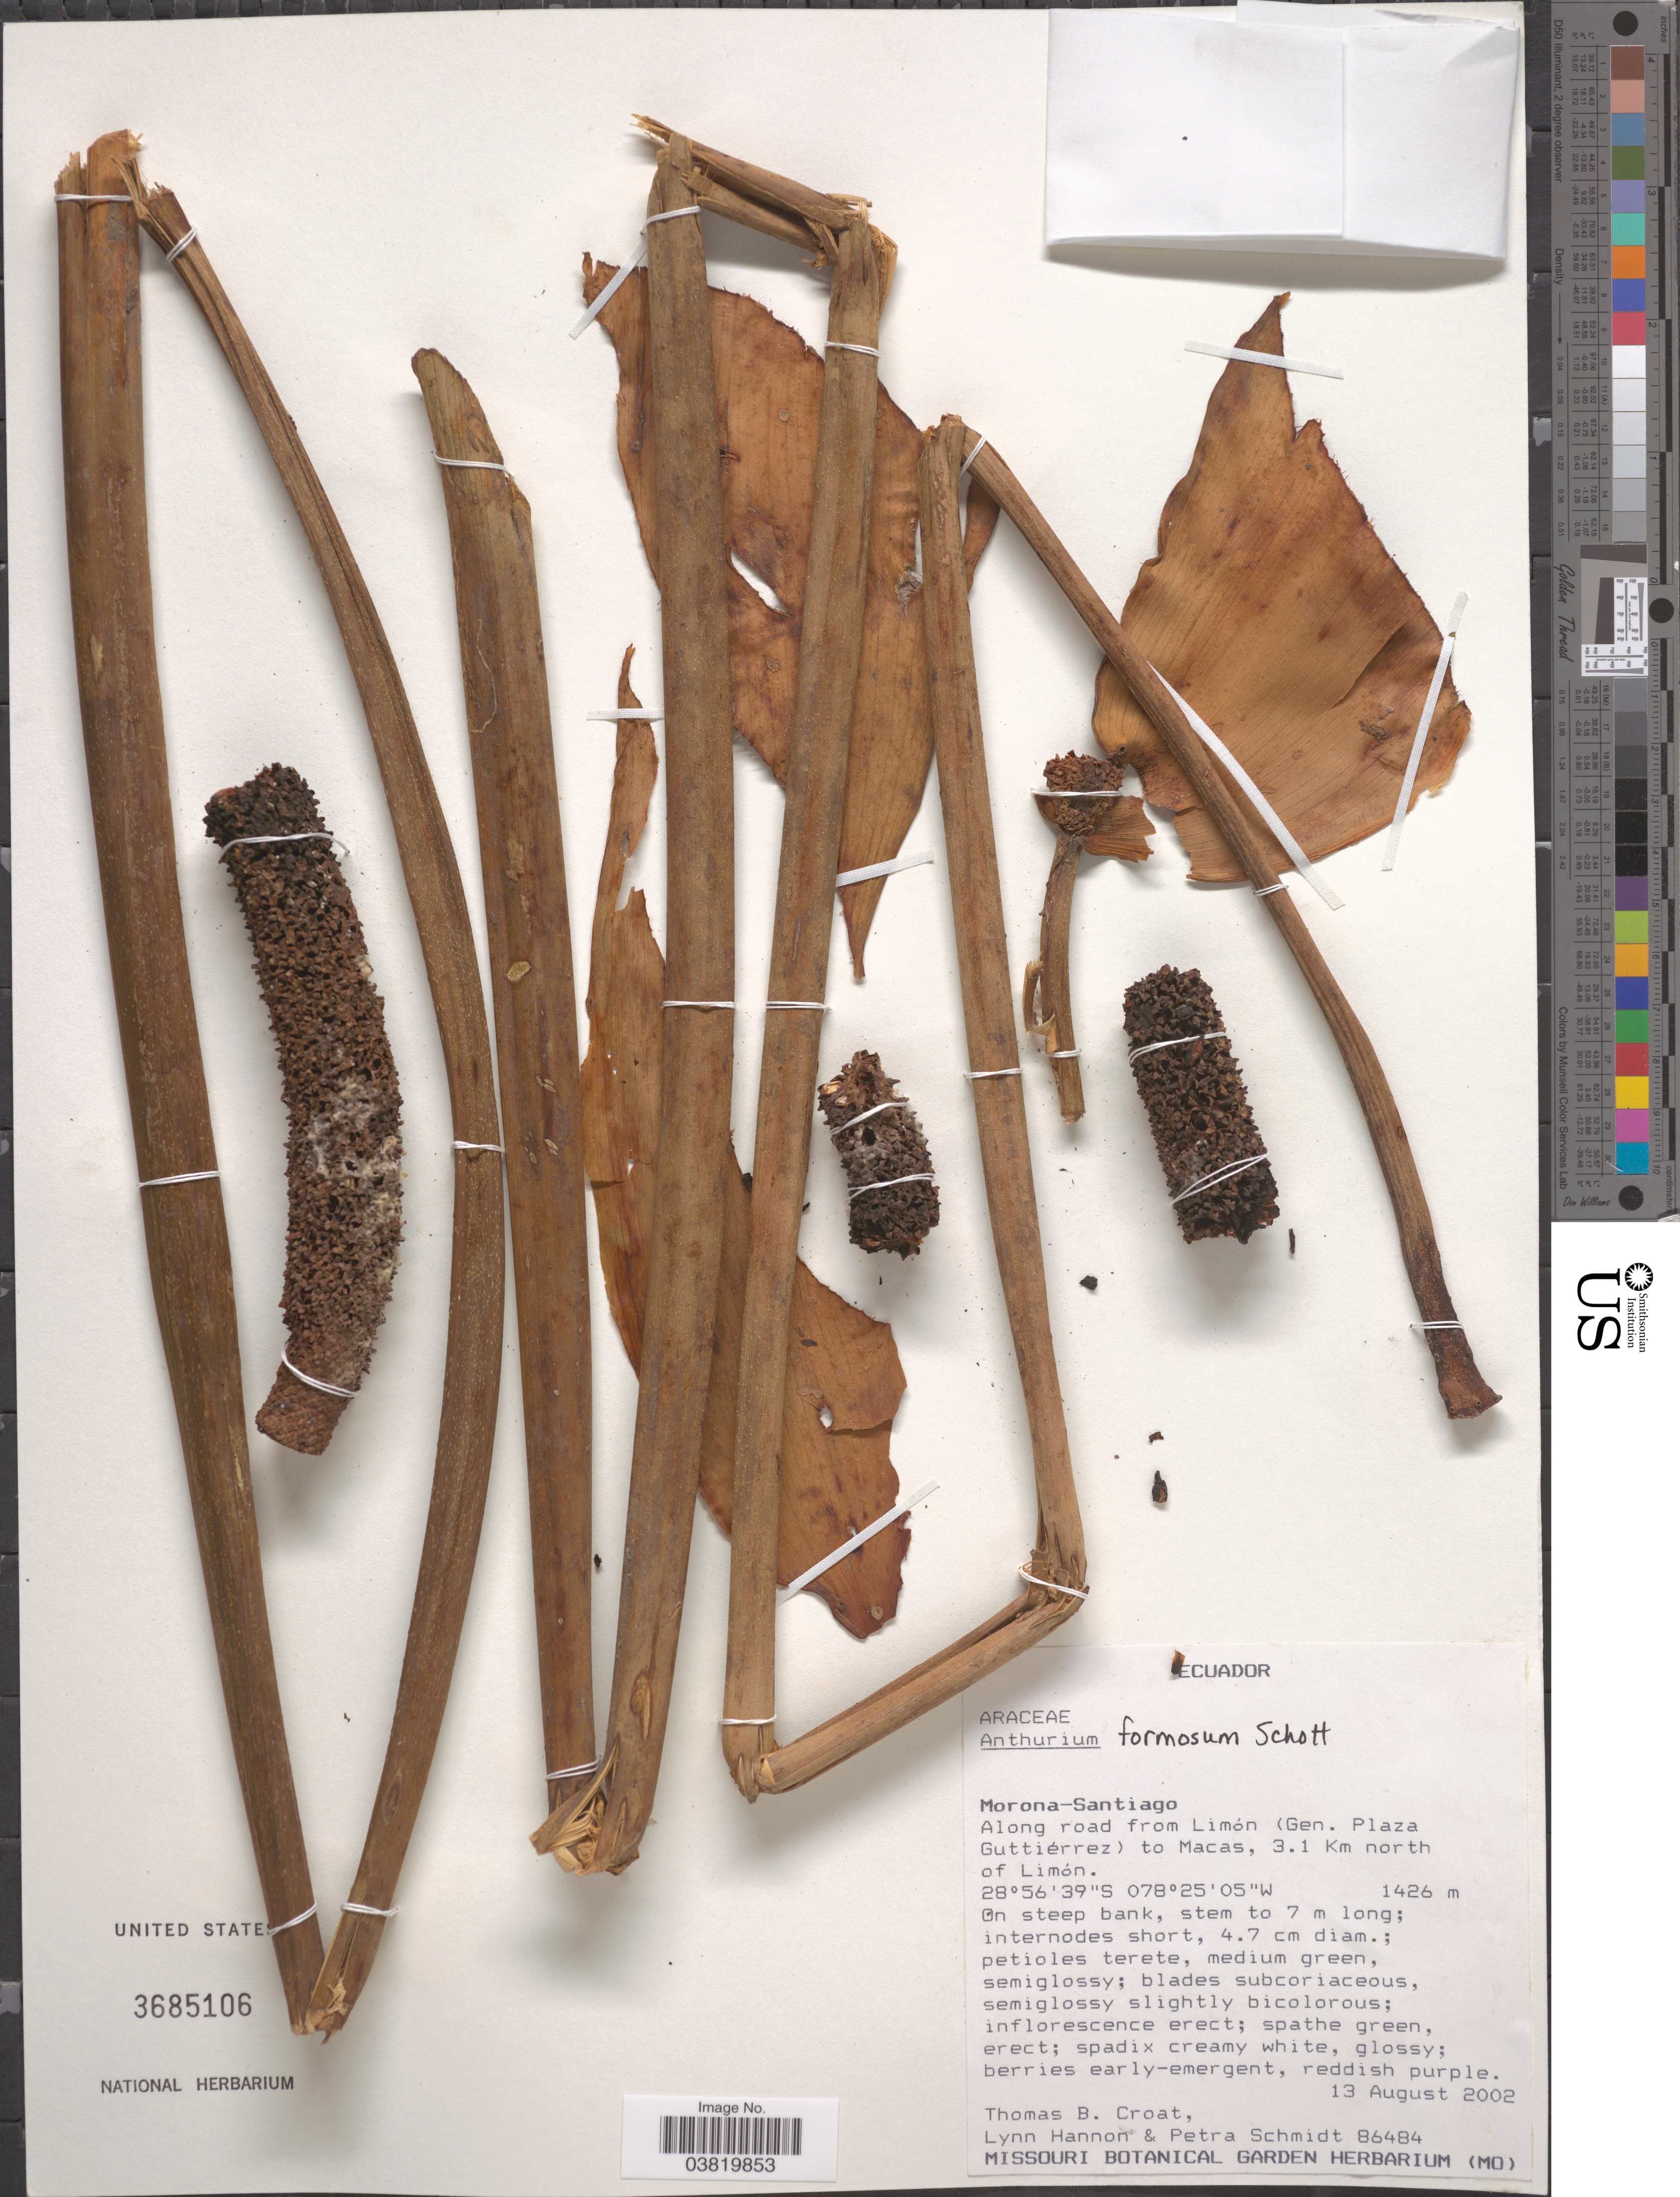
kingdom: Plantae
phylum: Tracheophyta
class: Liliopsida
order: Alismatales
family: Araceae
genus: Anthurium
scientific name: Anthurium formosum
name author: Schott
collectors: T. B. Croat, L. Hannon & P. Schmidt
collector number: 86484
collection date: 2002-08-13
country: Ecuador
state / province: Morona-Santiago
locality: Along road from Limón (Gen. Plaza Guttiérrez) to Macas, 3.1 Km north of Limón.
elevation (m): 1426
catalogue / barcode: US 3685106